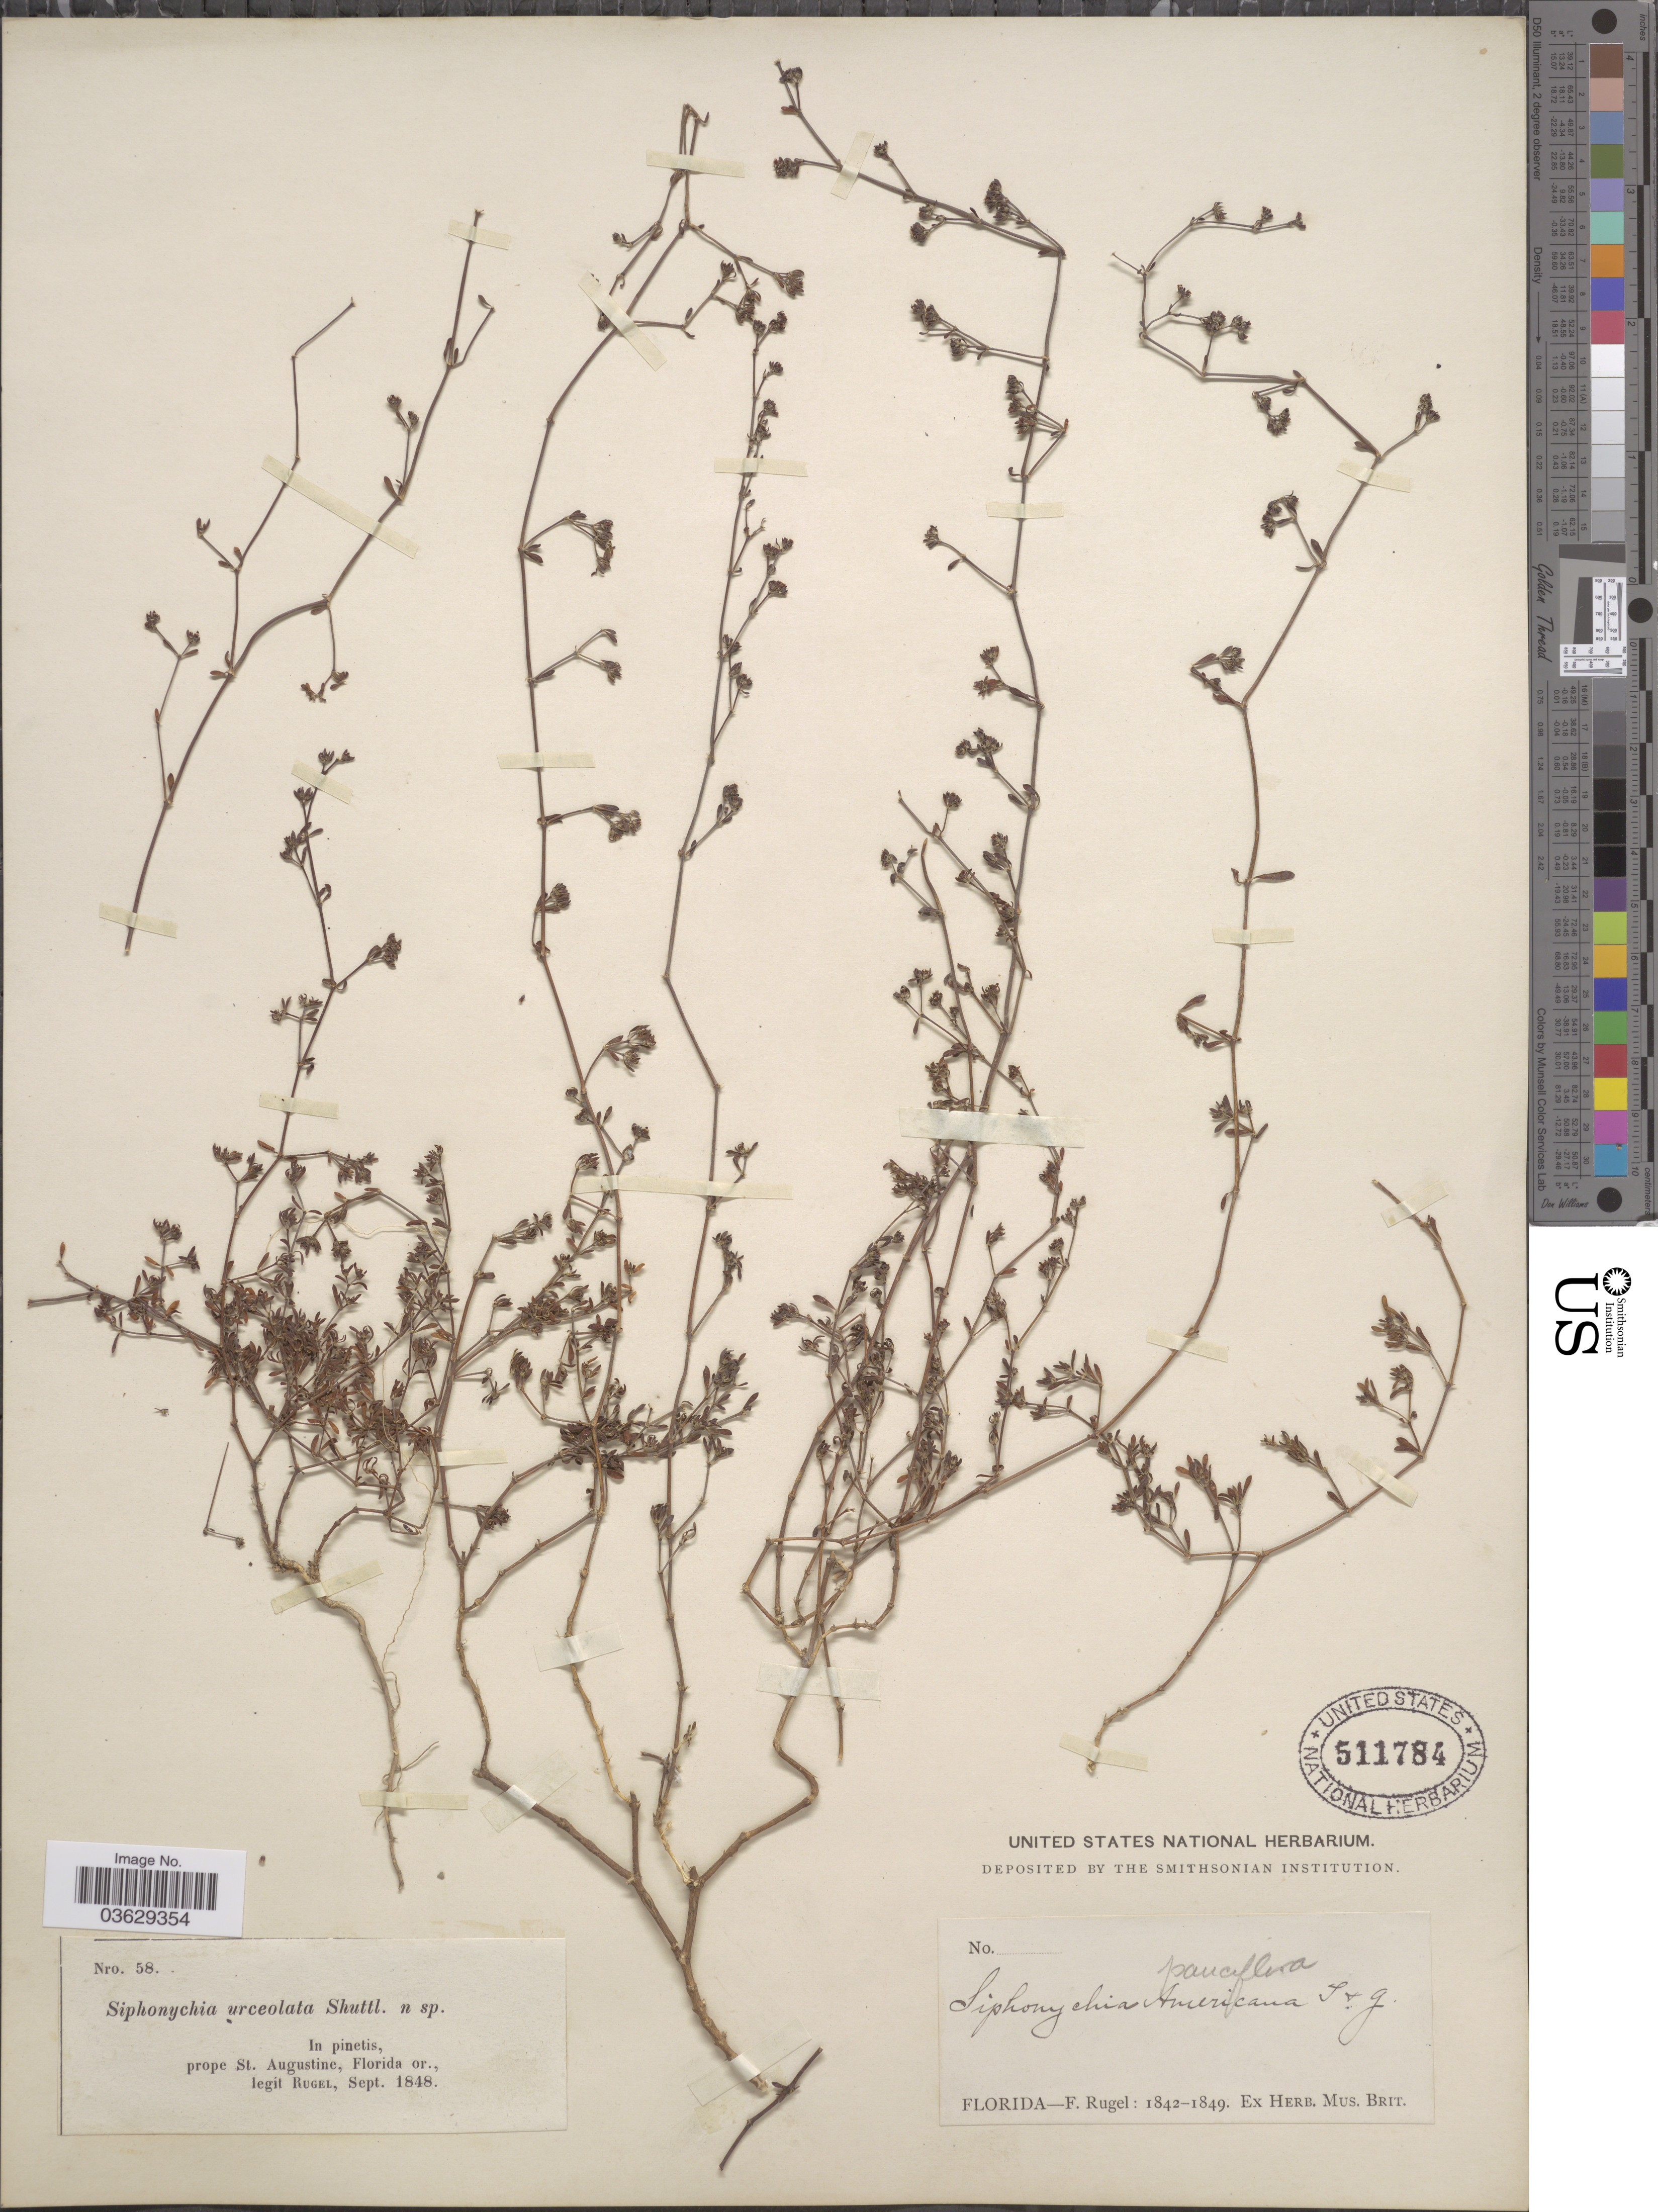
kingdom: Plantae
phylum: Tracheophyta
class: Magnoliopsida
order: Caryophyllales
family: Caryophyllaceae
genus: Paronychia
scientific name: Paronychia americana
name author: (Nutt.) Fenzl ex Walp.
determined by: Strong, Mark T., (BOT), Smithsonian Institution - National Museum of Natural History (UNITED STATES)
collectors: F. Rugel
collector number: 58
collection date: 1848-09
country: United States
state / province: Florida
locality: In pinetis, prope St. Augustine, Florida or.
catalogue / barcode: US 511784